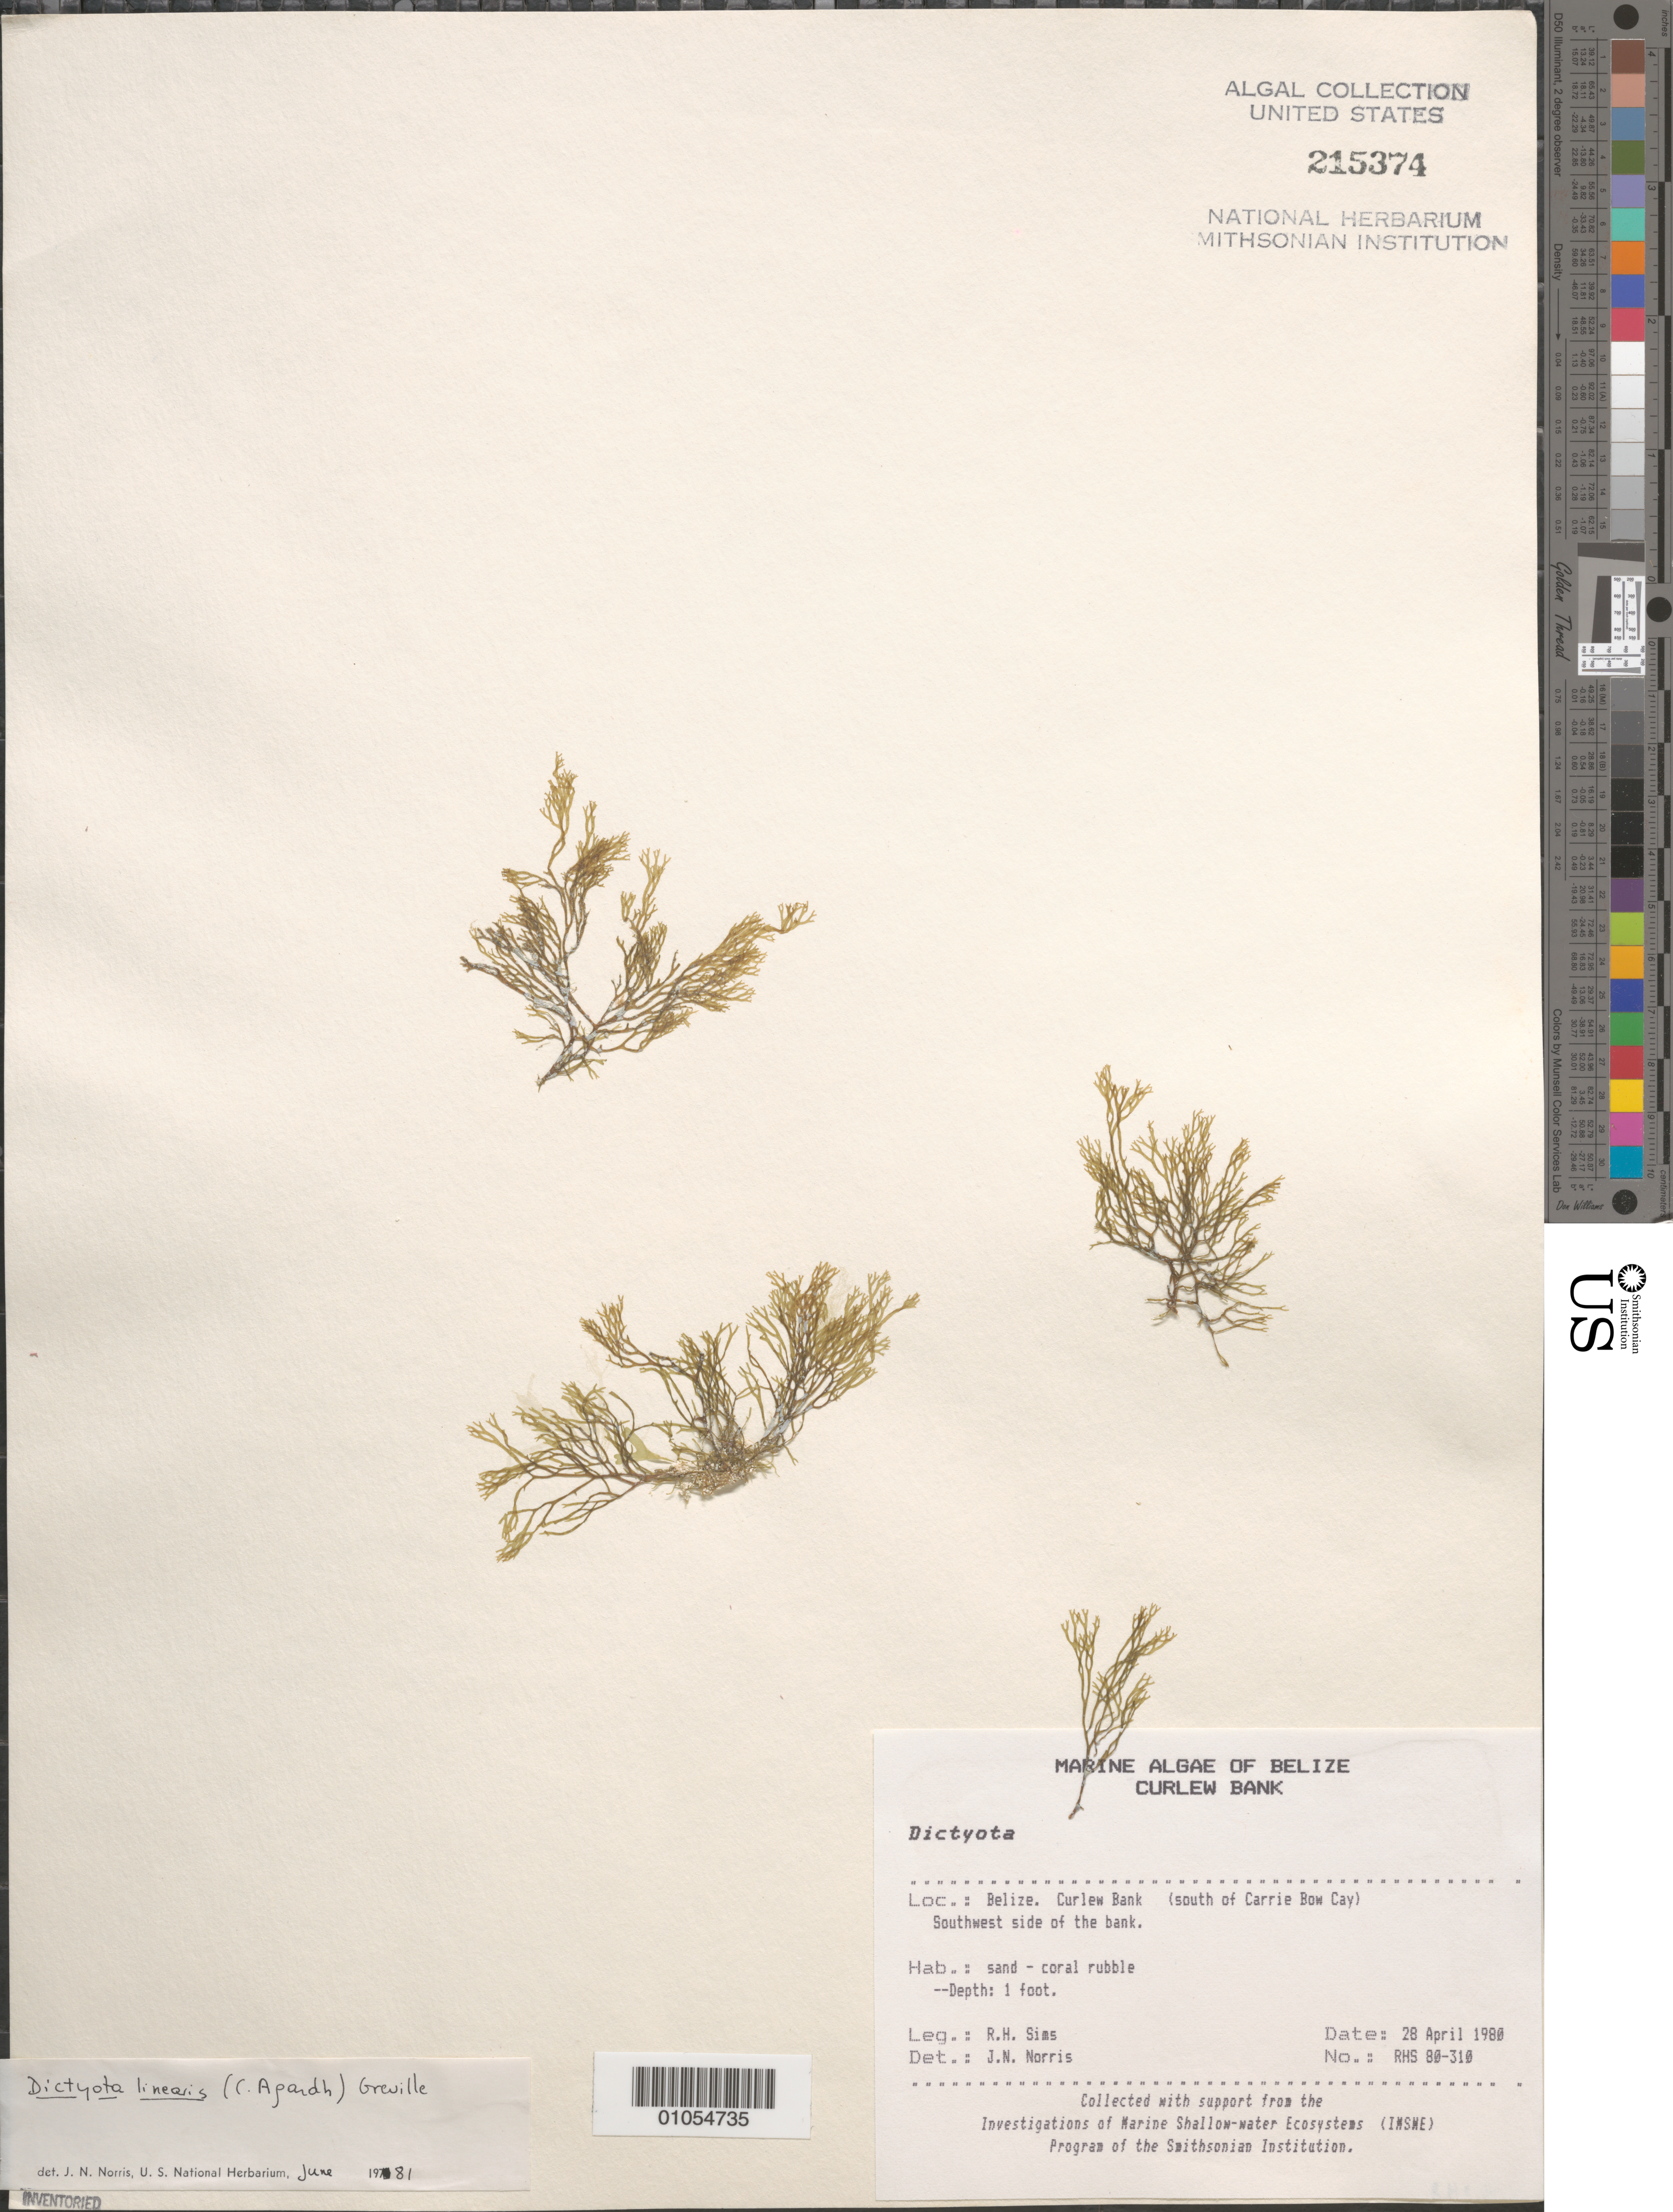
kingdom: Chromista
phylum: Ochrophyta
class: Phaeophyceae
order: Dictyotales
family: Dictyotaceae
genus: Dictyota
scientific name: Dictyota linearis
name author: (C. Agardh) Grev.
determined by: Norris, James N.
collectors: R. H. Sims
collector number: RHS 80-310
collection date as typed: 28 Apr 1980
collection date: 1980-04-28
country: Belize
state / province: Stann Creek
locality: Curlew Bank, south of Carrie Bow Cay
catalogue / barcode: US 215374